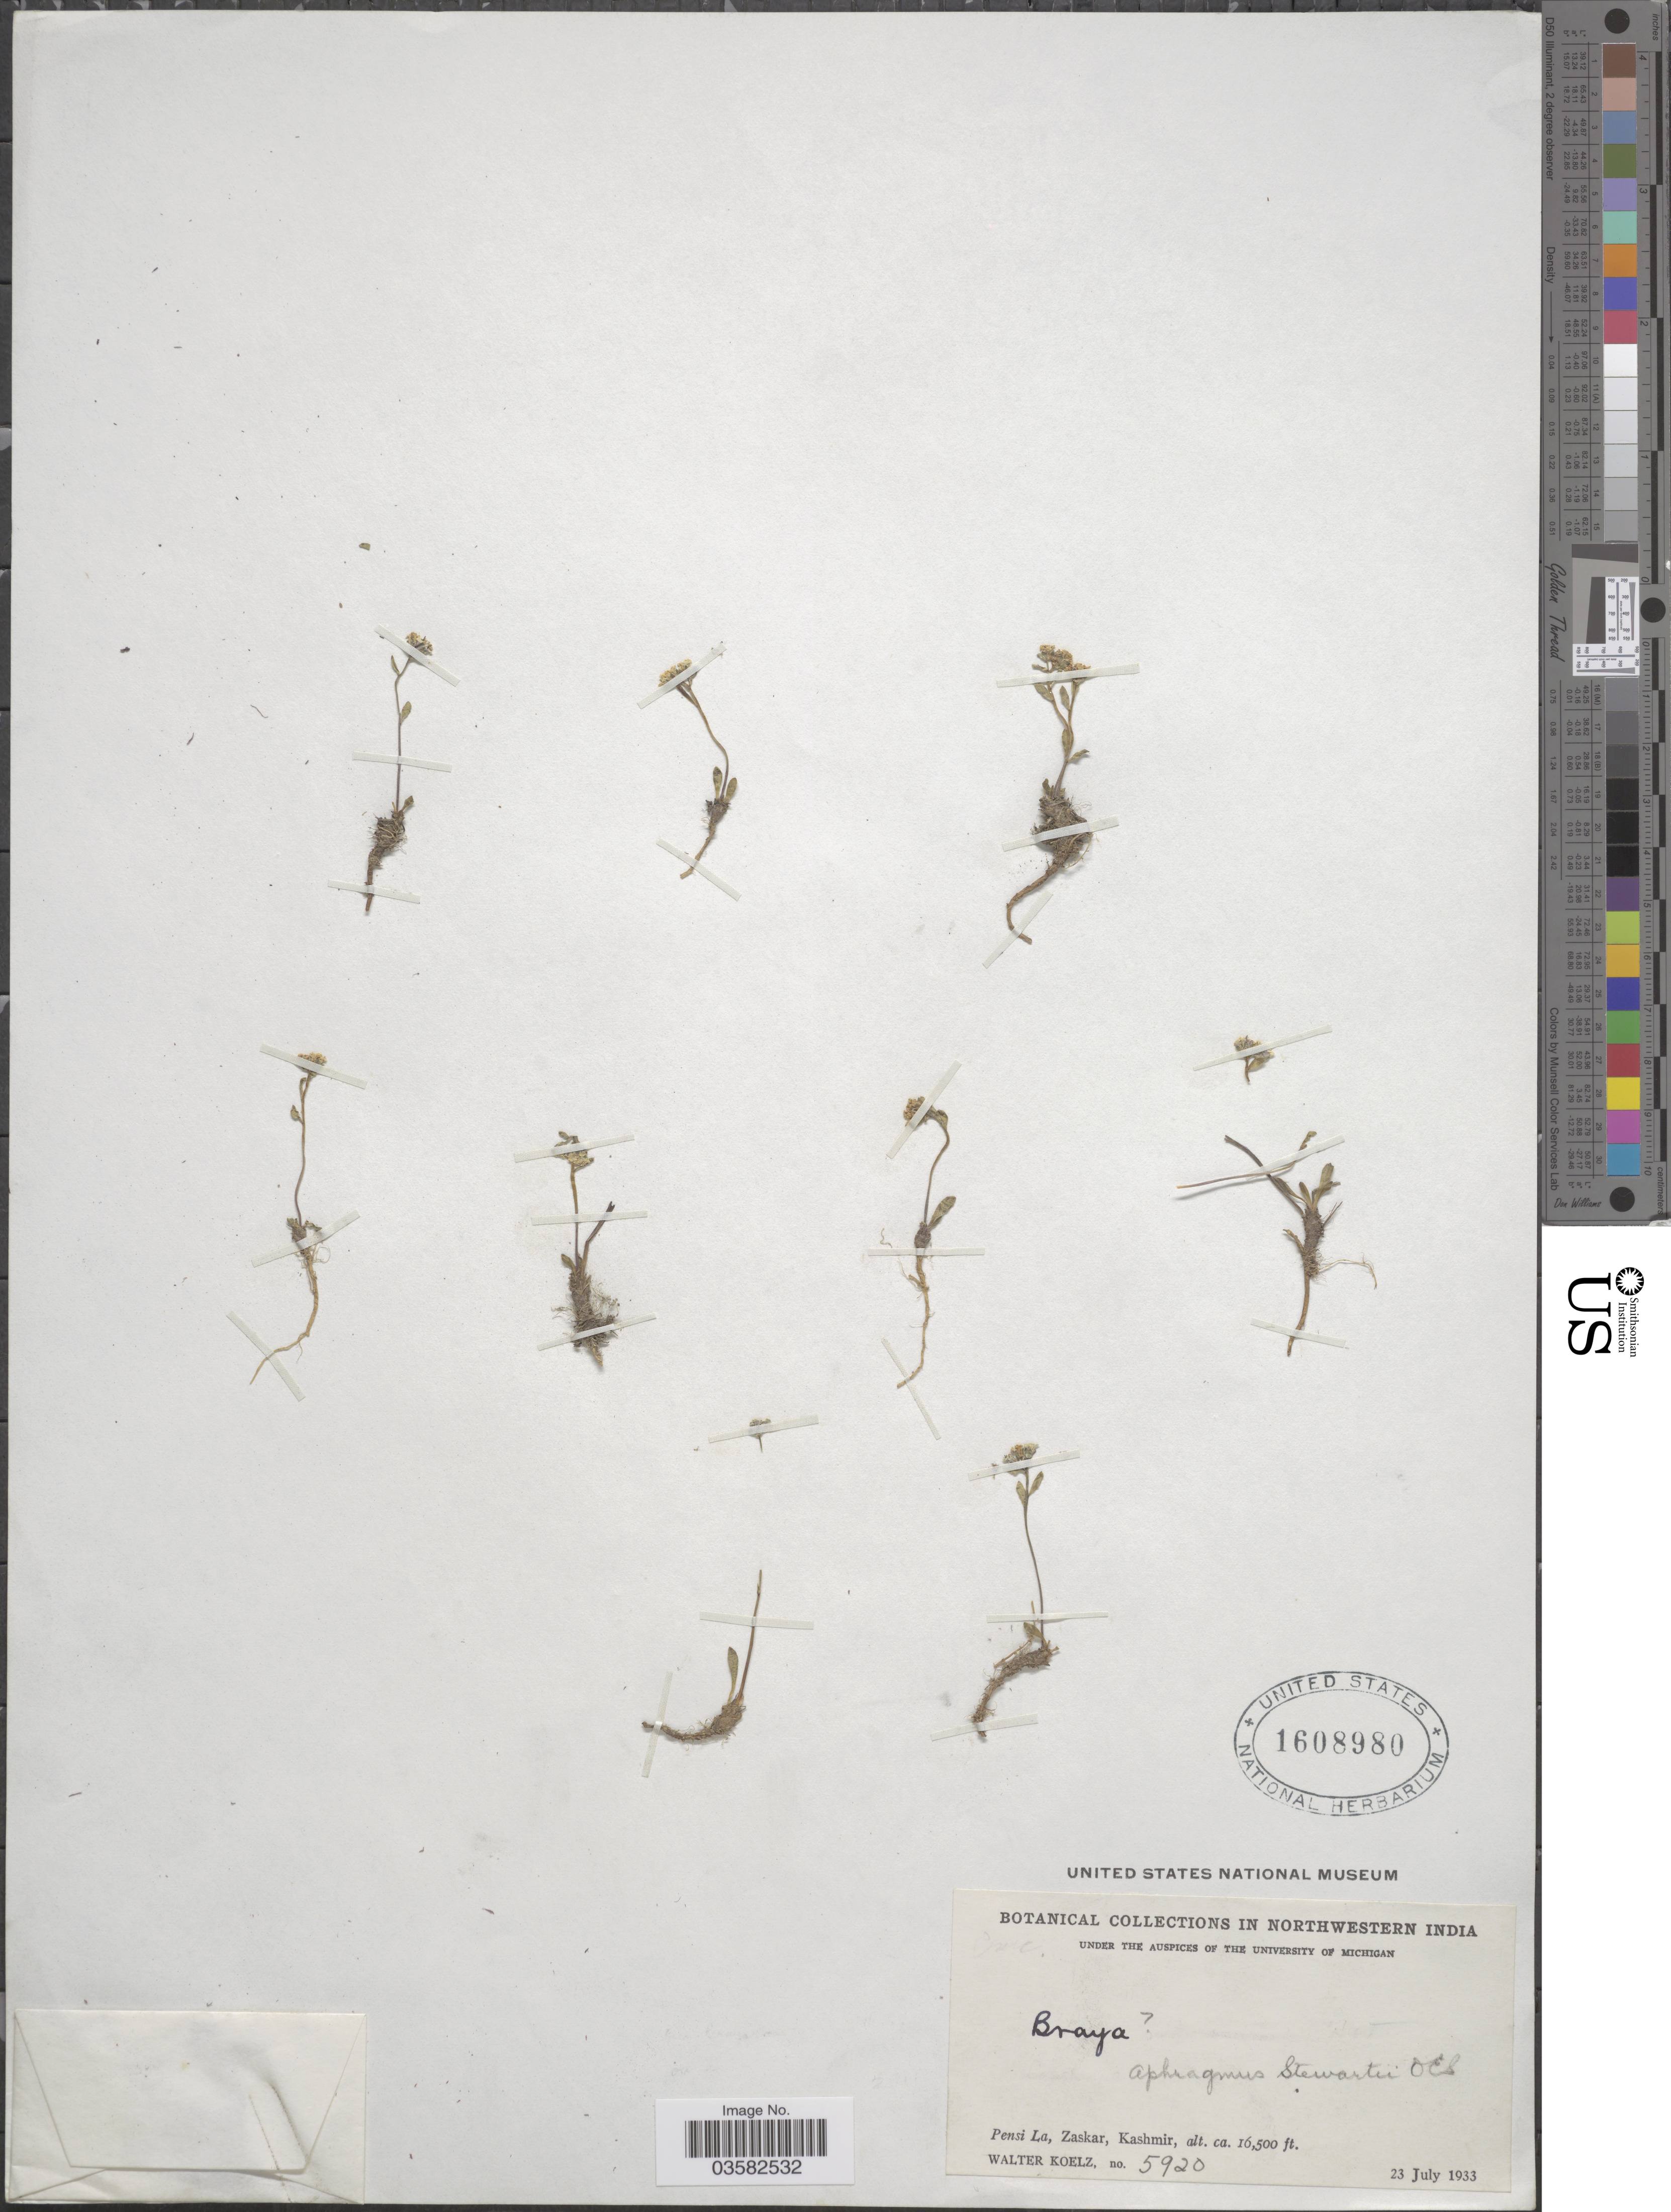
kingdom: Plantae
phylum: Tracheophyta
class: Magnoliopsida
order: Brassicales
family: Brassicaceae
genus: Aphragmus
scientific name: Aphragmus oxycarpus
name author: (Hook. f. & Thoms.) Jafri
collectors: W. N. Koelz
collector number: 5920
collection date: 1933-07-23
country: India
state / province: Jammu and Kashmir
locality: Northwestern India. Pensi La, Zaskar, Kashmir.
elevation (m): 5029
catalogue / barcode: US 1608980